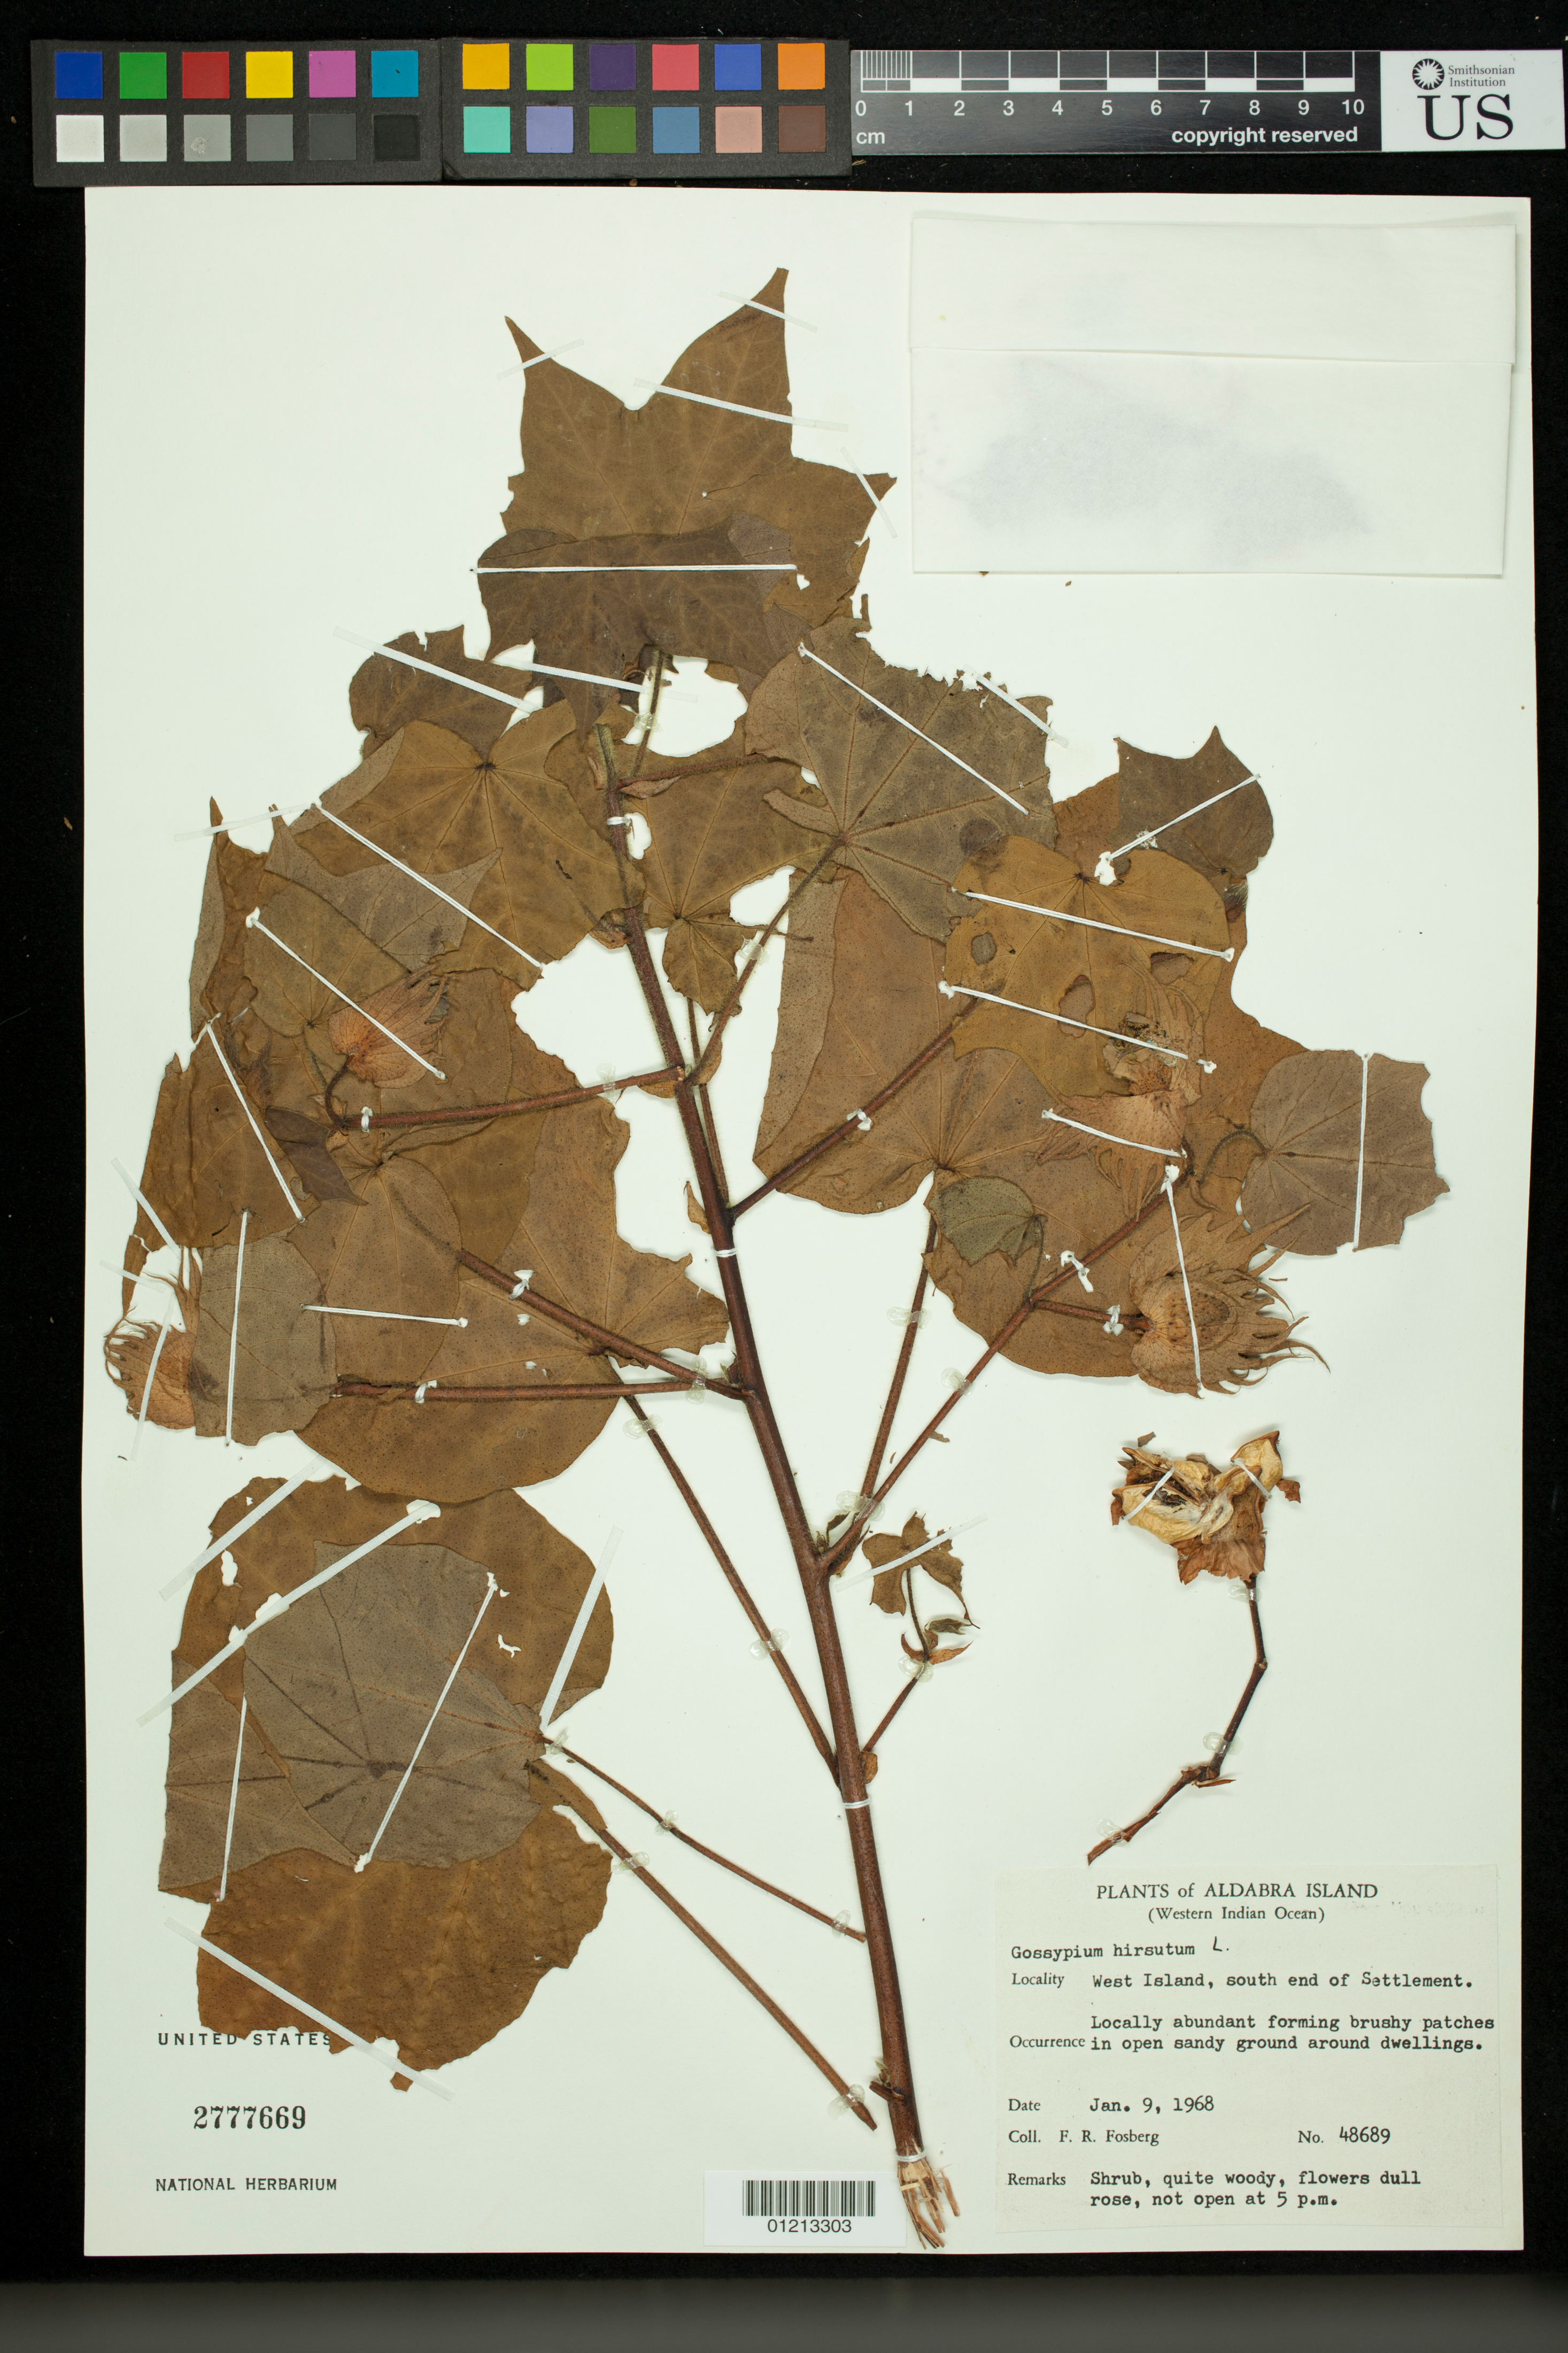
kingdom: Plantae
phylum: Tracheophyta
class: Magnoliopsida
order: Malvales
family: Malvaceae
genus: Gossypium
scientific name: Gossypium hirsutum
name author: L.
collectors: F. R. Fosberg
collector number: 48689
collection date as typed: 01 Sep 1968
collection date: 1968-09-01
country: Seychelles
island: Aldabra Atoll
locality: Aldabra Island (Western Indian Ocean): West Islet, south end of Settlement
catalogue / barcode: US 2777669